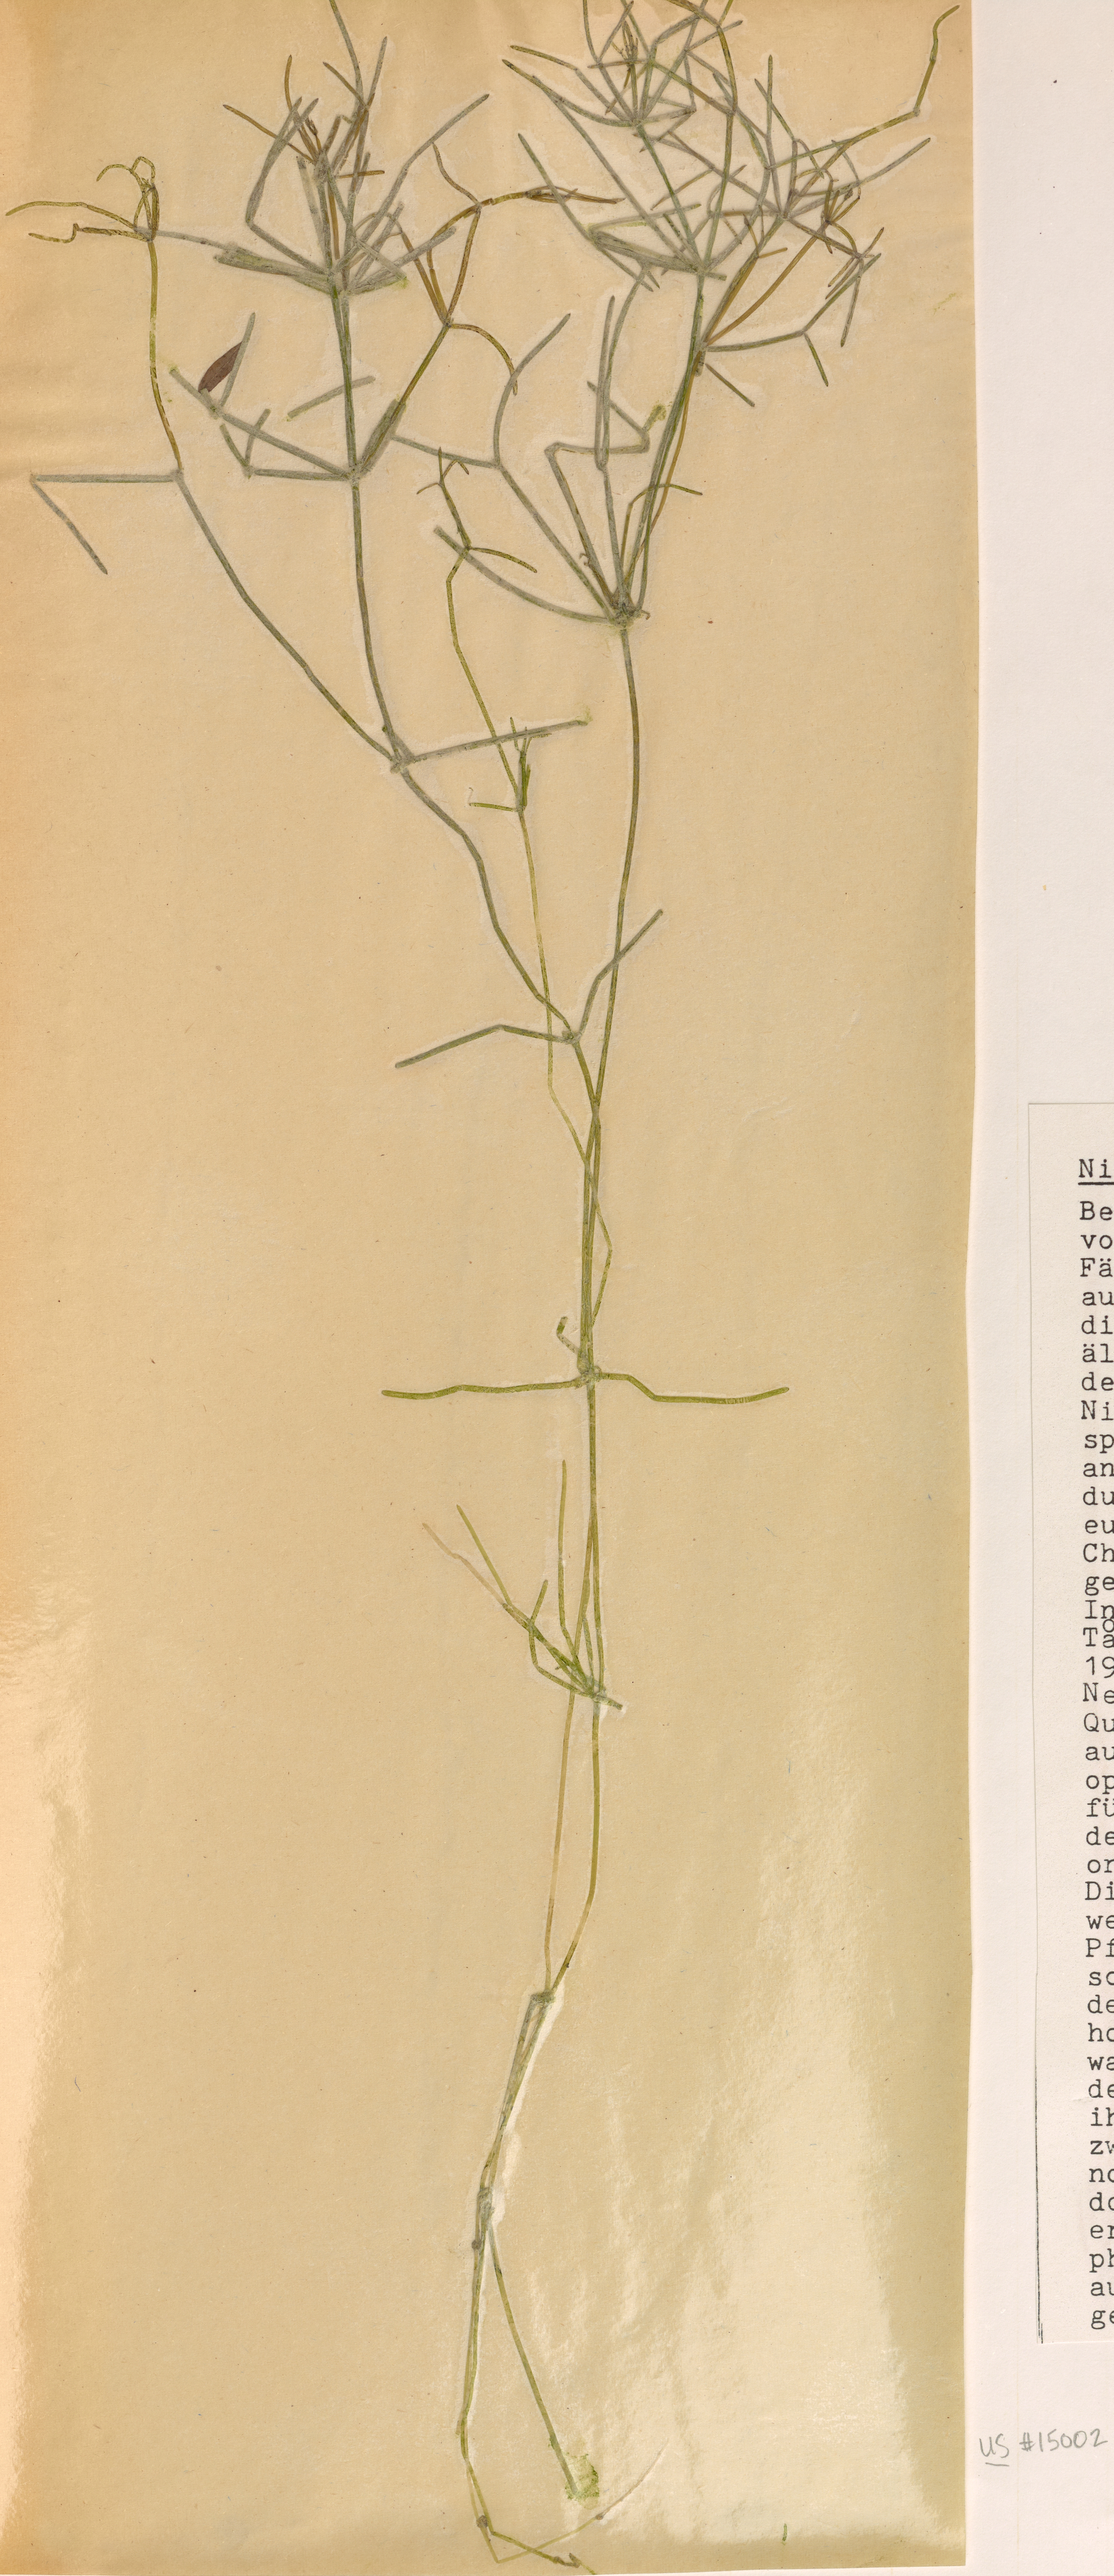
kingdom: Plantae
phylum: Charophyta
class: Charophyceae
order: Charales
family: Characeae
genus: Nitellopsis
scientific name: Nitellopsis obtusa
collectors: W. Krause & H. Krause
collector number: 46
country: Austria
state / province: Karnten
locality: WortherSee, Klagenfurt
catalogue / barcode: US 15002